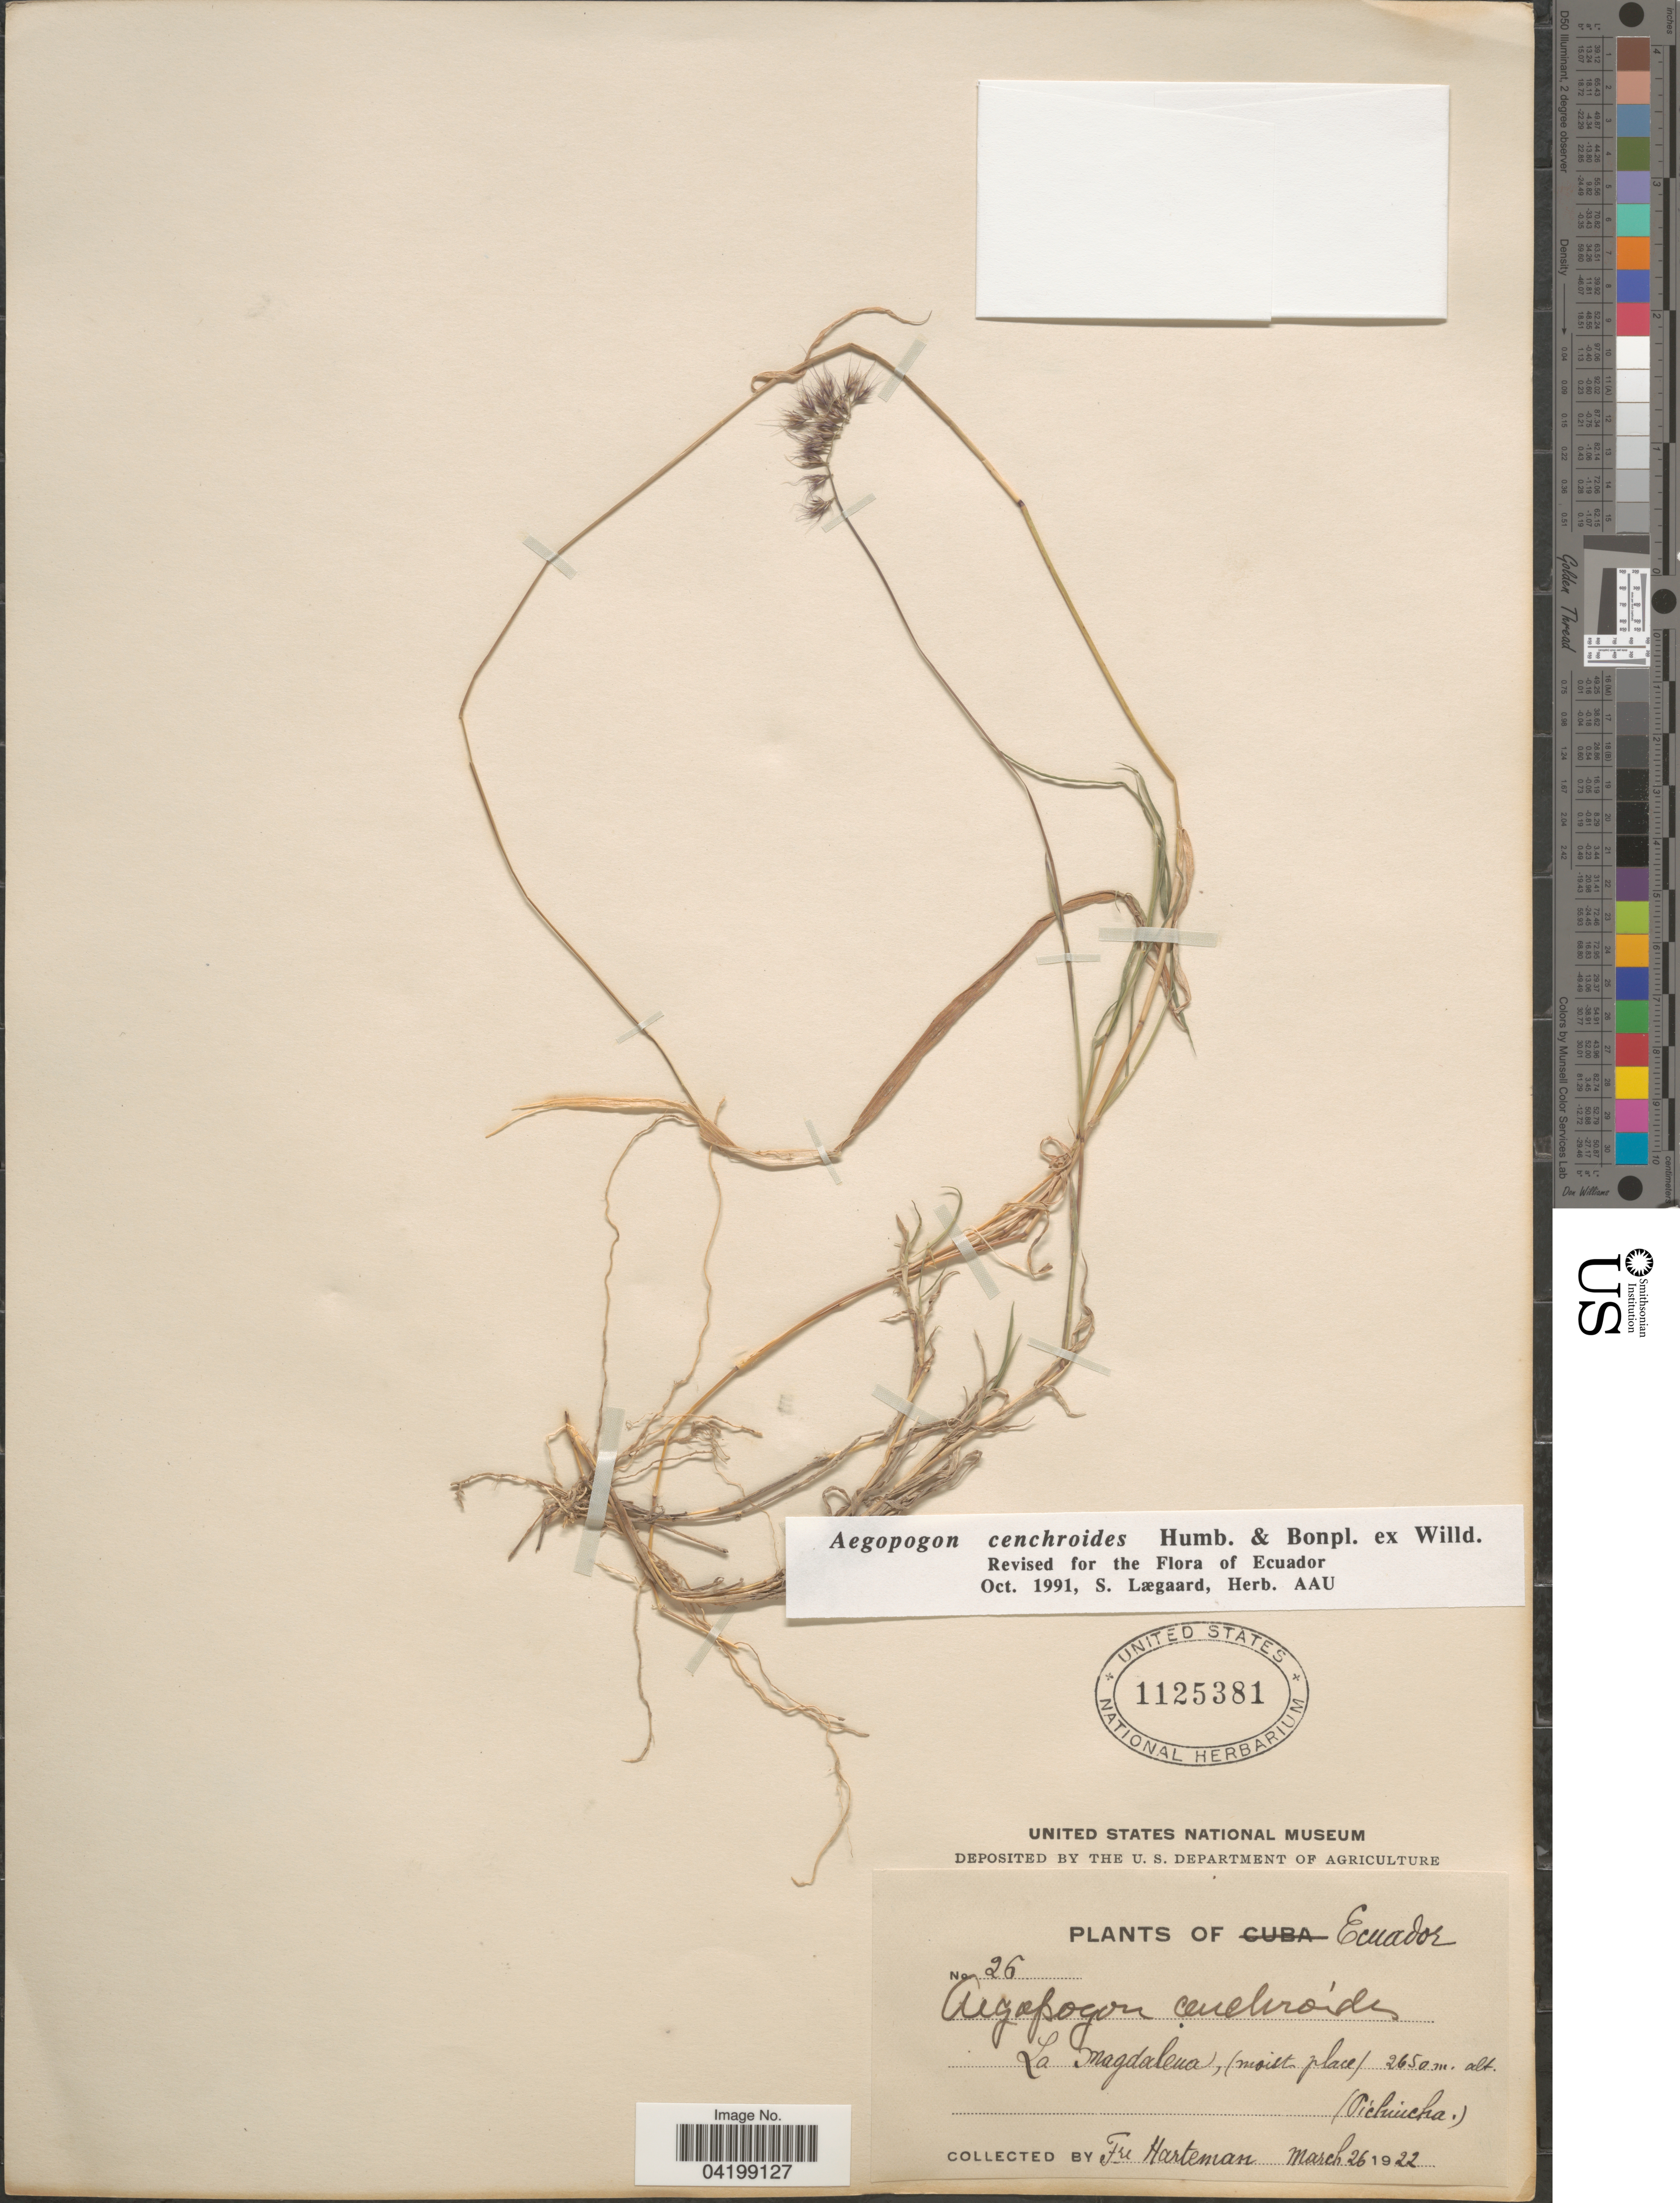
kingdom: Plantae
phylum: Tracheophyta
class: Liliopsida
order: Poales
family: Poaceae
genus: Muhlenbergia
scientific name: Muhlenbergia cenchroides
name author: (Humb. & Bonpl. ex Willd.) P.M. Peterson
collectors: Harteman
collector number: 26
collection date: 1922-03-26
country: Ecuador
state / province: Pichincha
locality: La Magdalena, (moist place).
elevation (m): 2650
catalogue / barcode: US 1125381